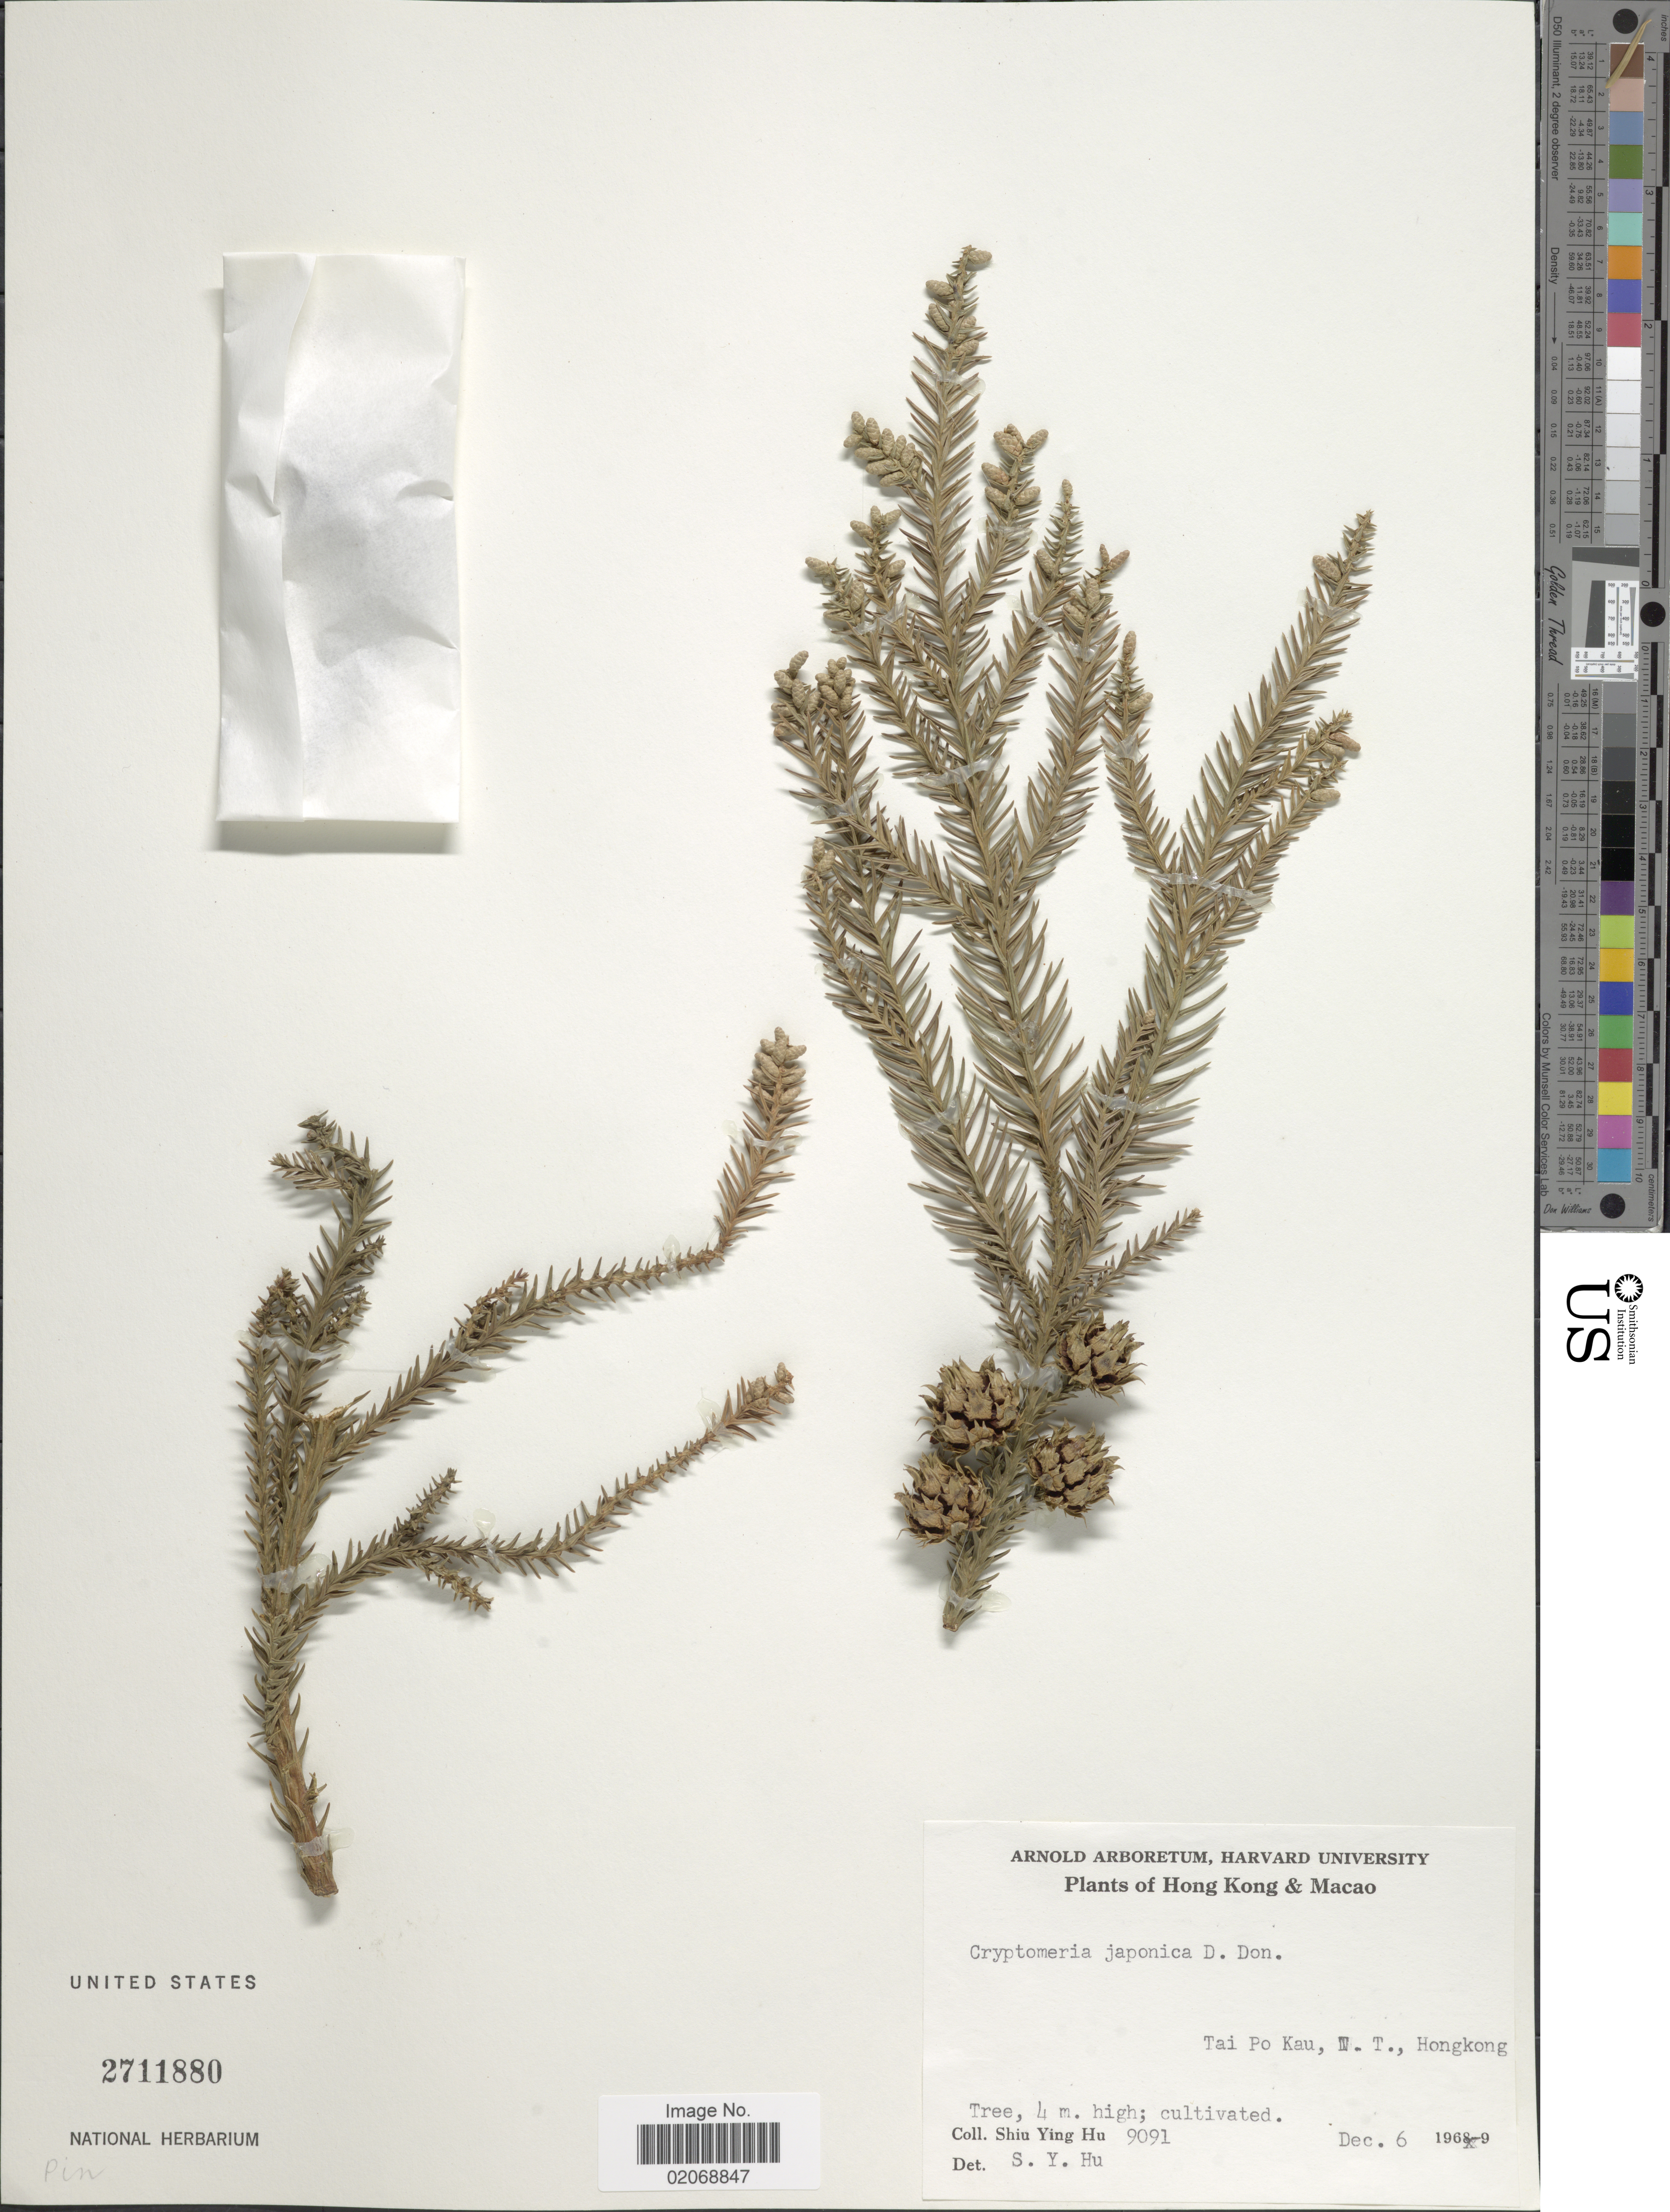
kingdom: Plantae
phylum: Tracheophyta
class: Pinopsida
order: Pinales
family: Cupressaceae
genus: Cryptomeria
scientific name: Cryptomeria japonica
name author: (Thunb. ex L. f.) D. Don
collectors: S. Y. Hu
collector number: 9091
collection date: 1969-12-06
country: China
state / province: Hong Kong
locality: Hong Kong & Macao, Tai Po Kau, Cultivated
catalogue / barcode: US 2711880